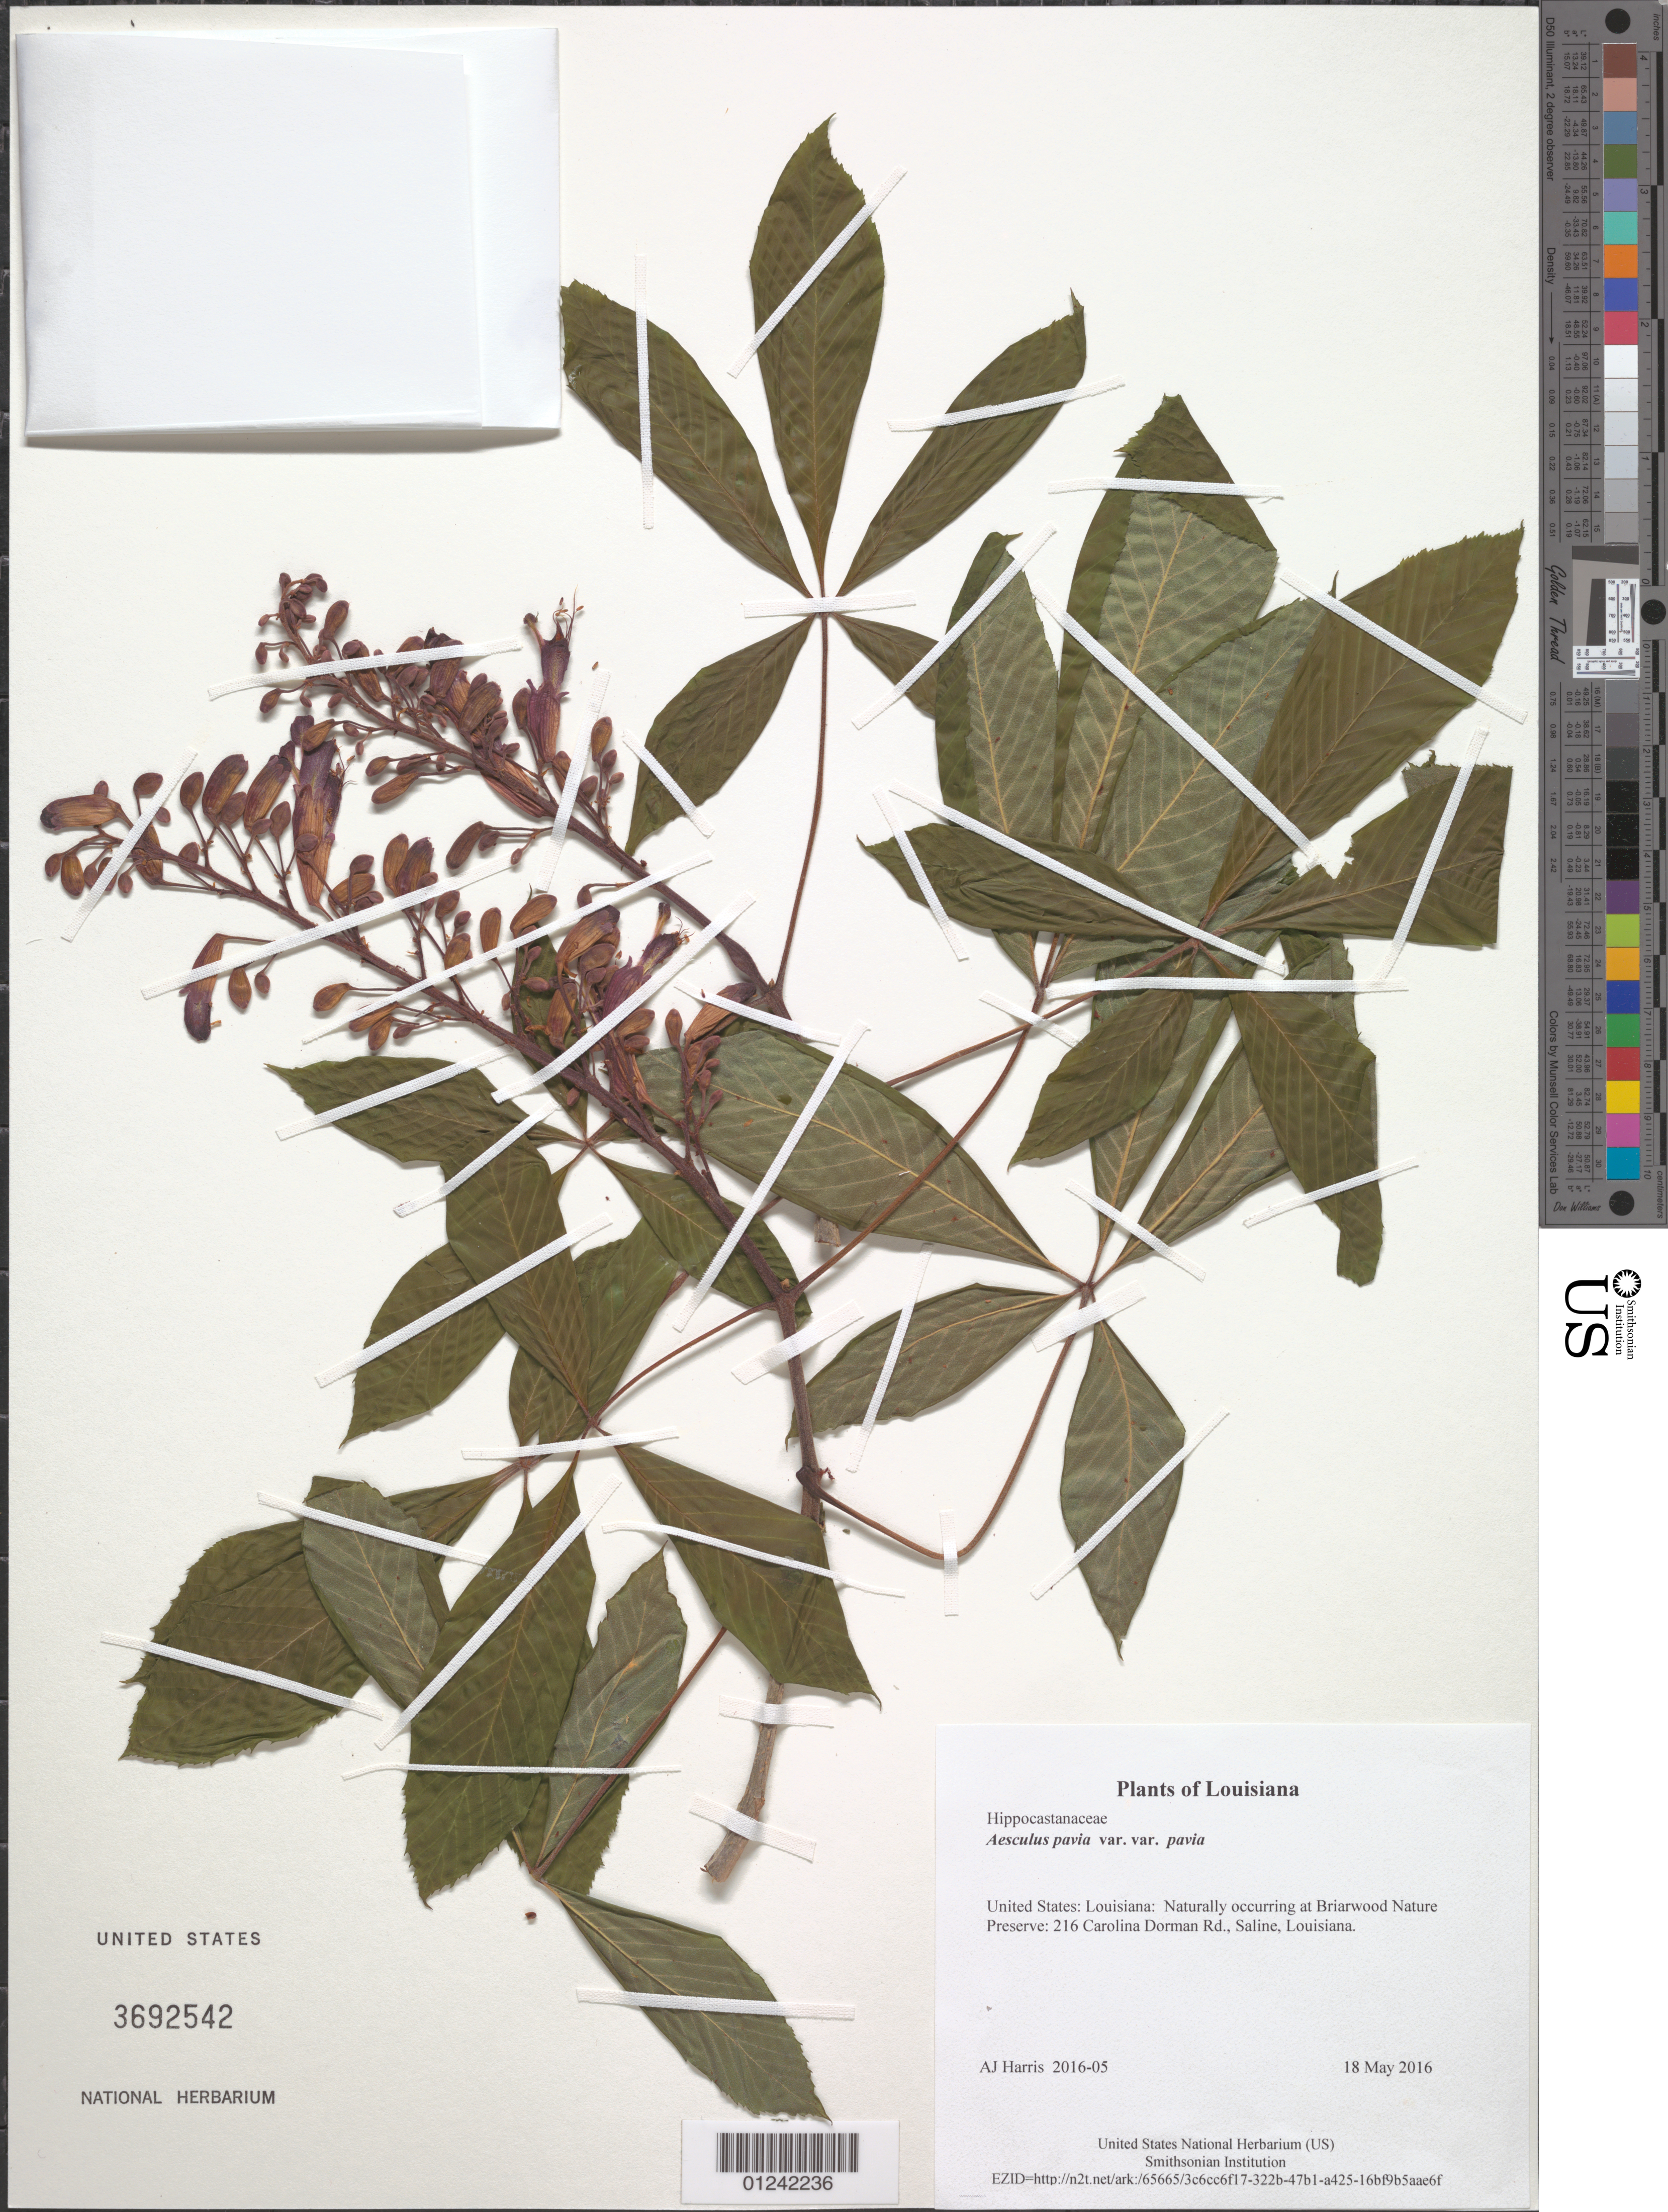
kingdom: Plantae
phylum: Tracheophyta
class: Magnoliopsida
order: Sapindales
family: Sapindaceae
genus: Aesculus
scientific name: Aesculus pavia var. pavia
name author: L.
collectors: A. J. Harris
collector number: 2016-05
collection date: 2016-05-18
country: United States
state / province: Louisiana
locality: Naturally occurring at Briarwood Nature Preserve: 216 Carolina Dorman Rd., Saline, Louisiana.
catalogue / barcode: US 3692542